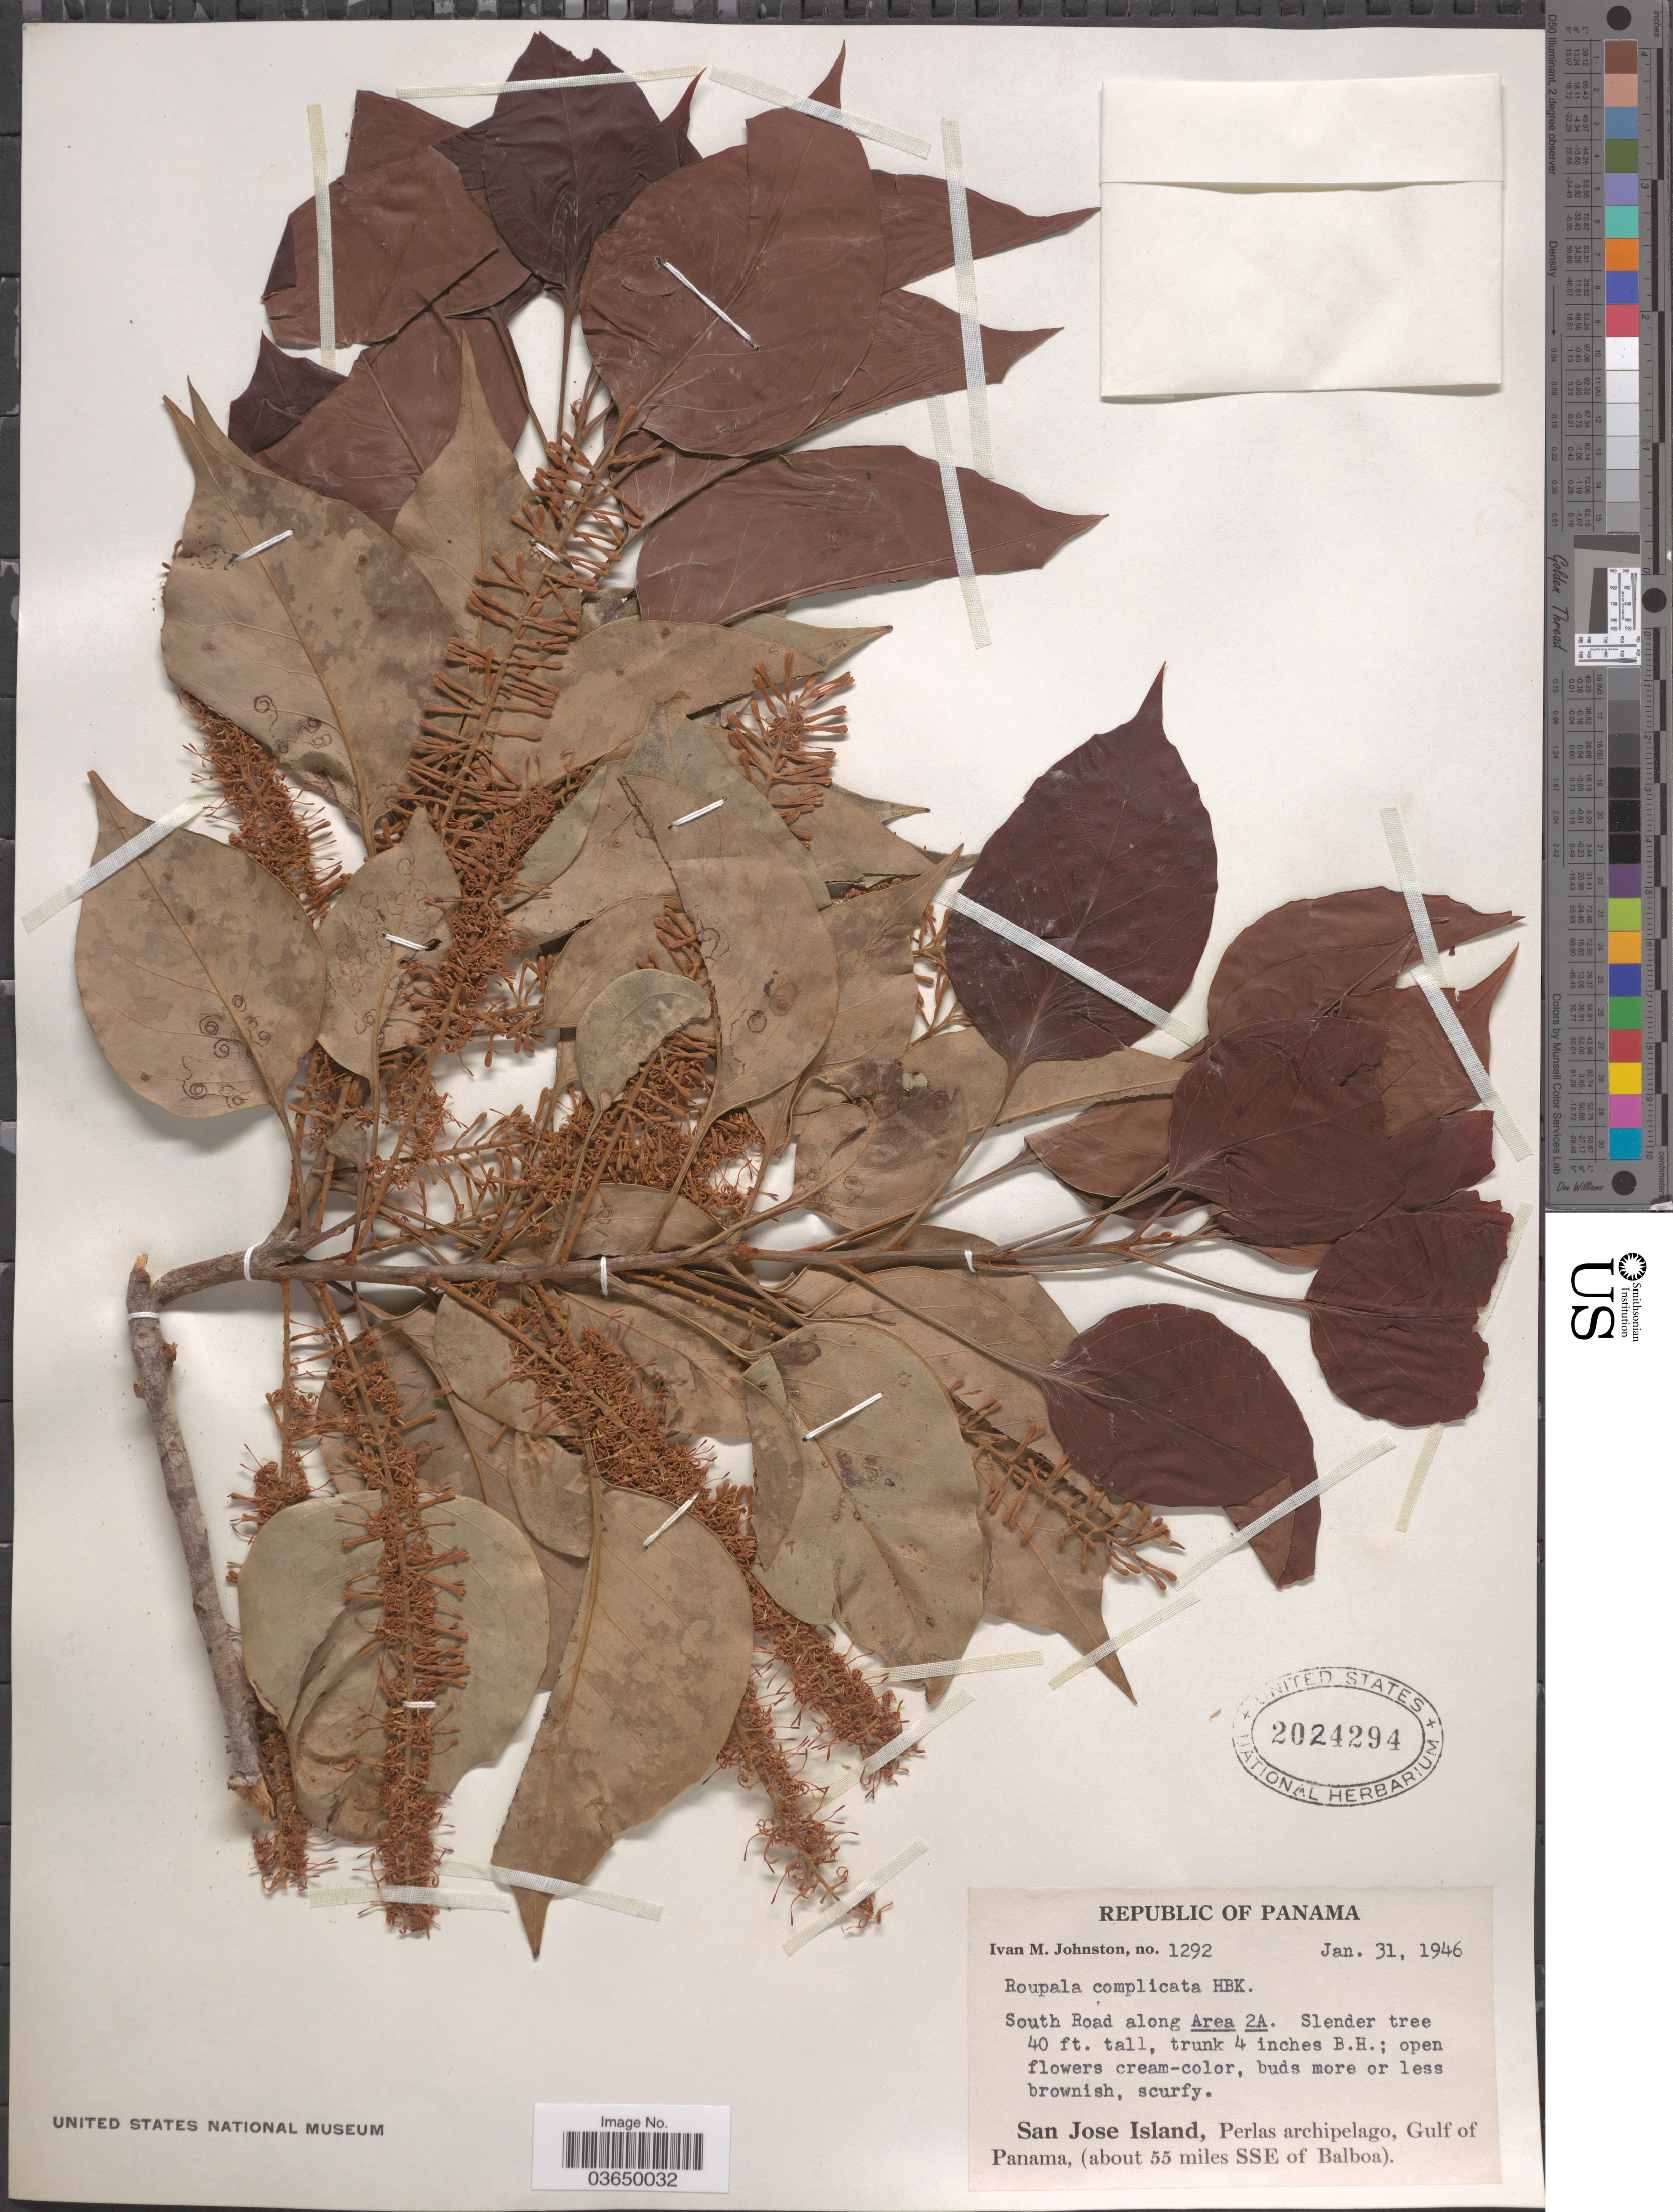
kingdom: Plantae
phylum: Tracheophyta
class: Magnoliopsida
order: Proteales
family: Proteaceae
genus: Roupala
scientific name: Roupala montana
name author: Aubl.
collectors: I.M. Johnston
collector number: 1292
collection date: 1946-01-31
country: Panama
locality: South Road along Area 2A. San Jose Island, Perlas archipelago, Gulf of Panama, (about 55 miles SSE of Balboa).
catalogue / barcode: US 2024294